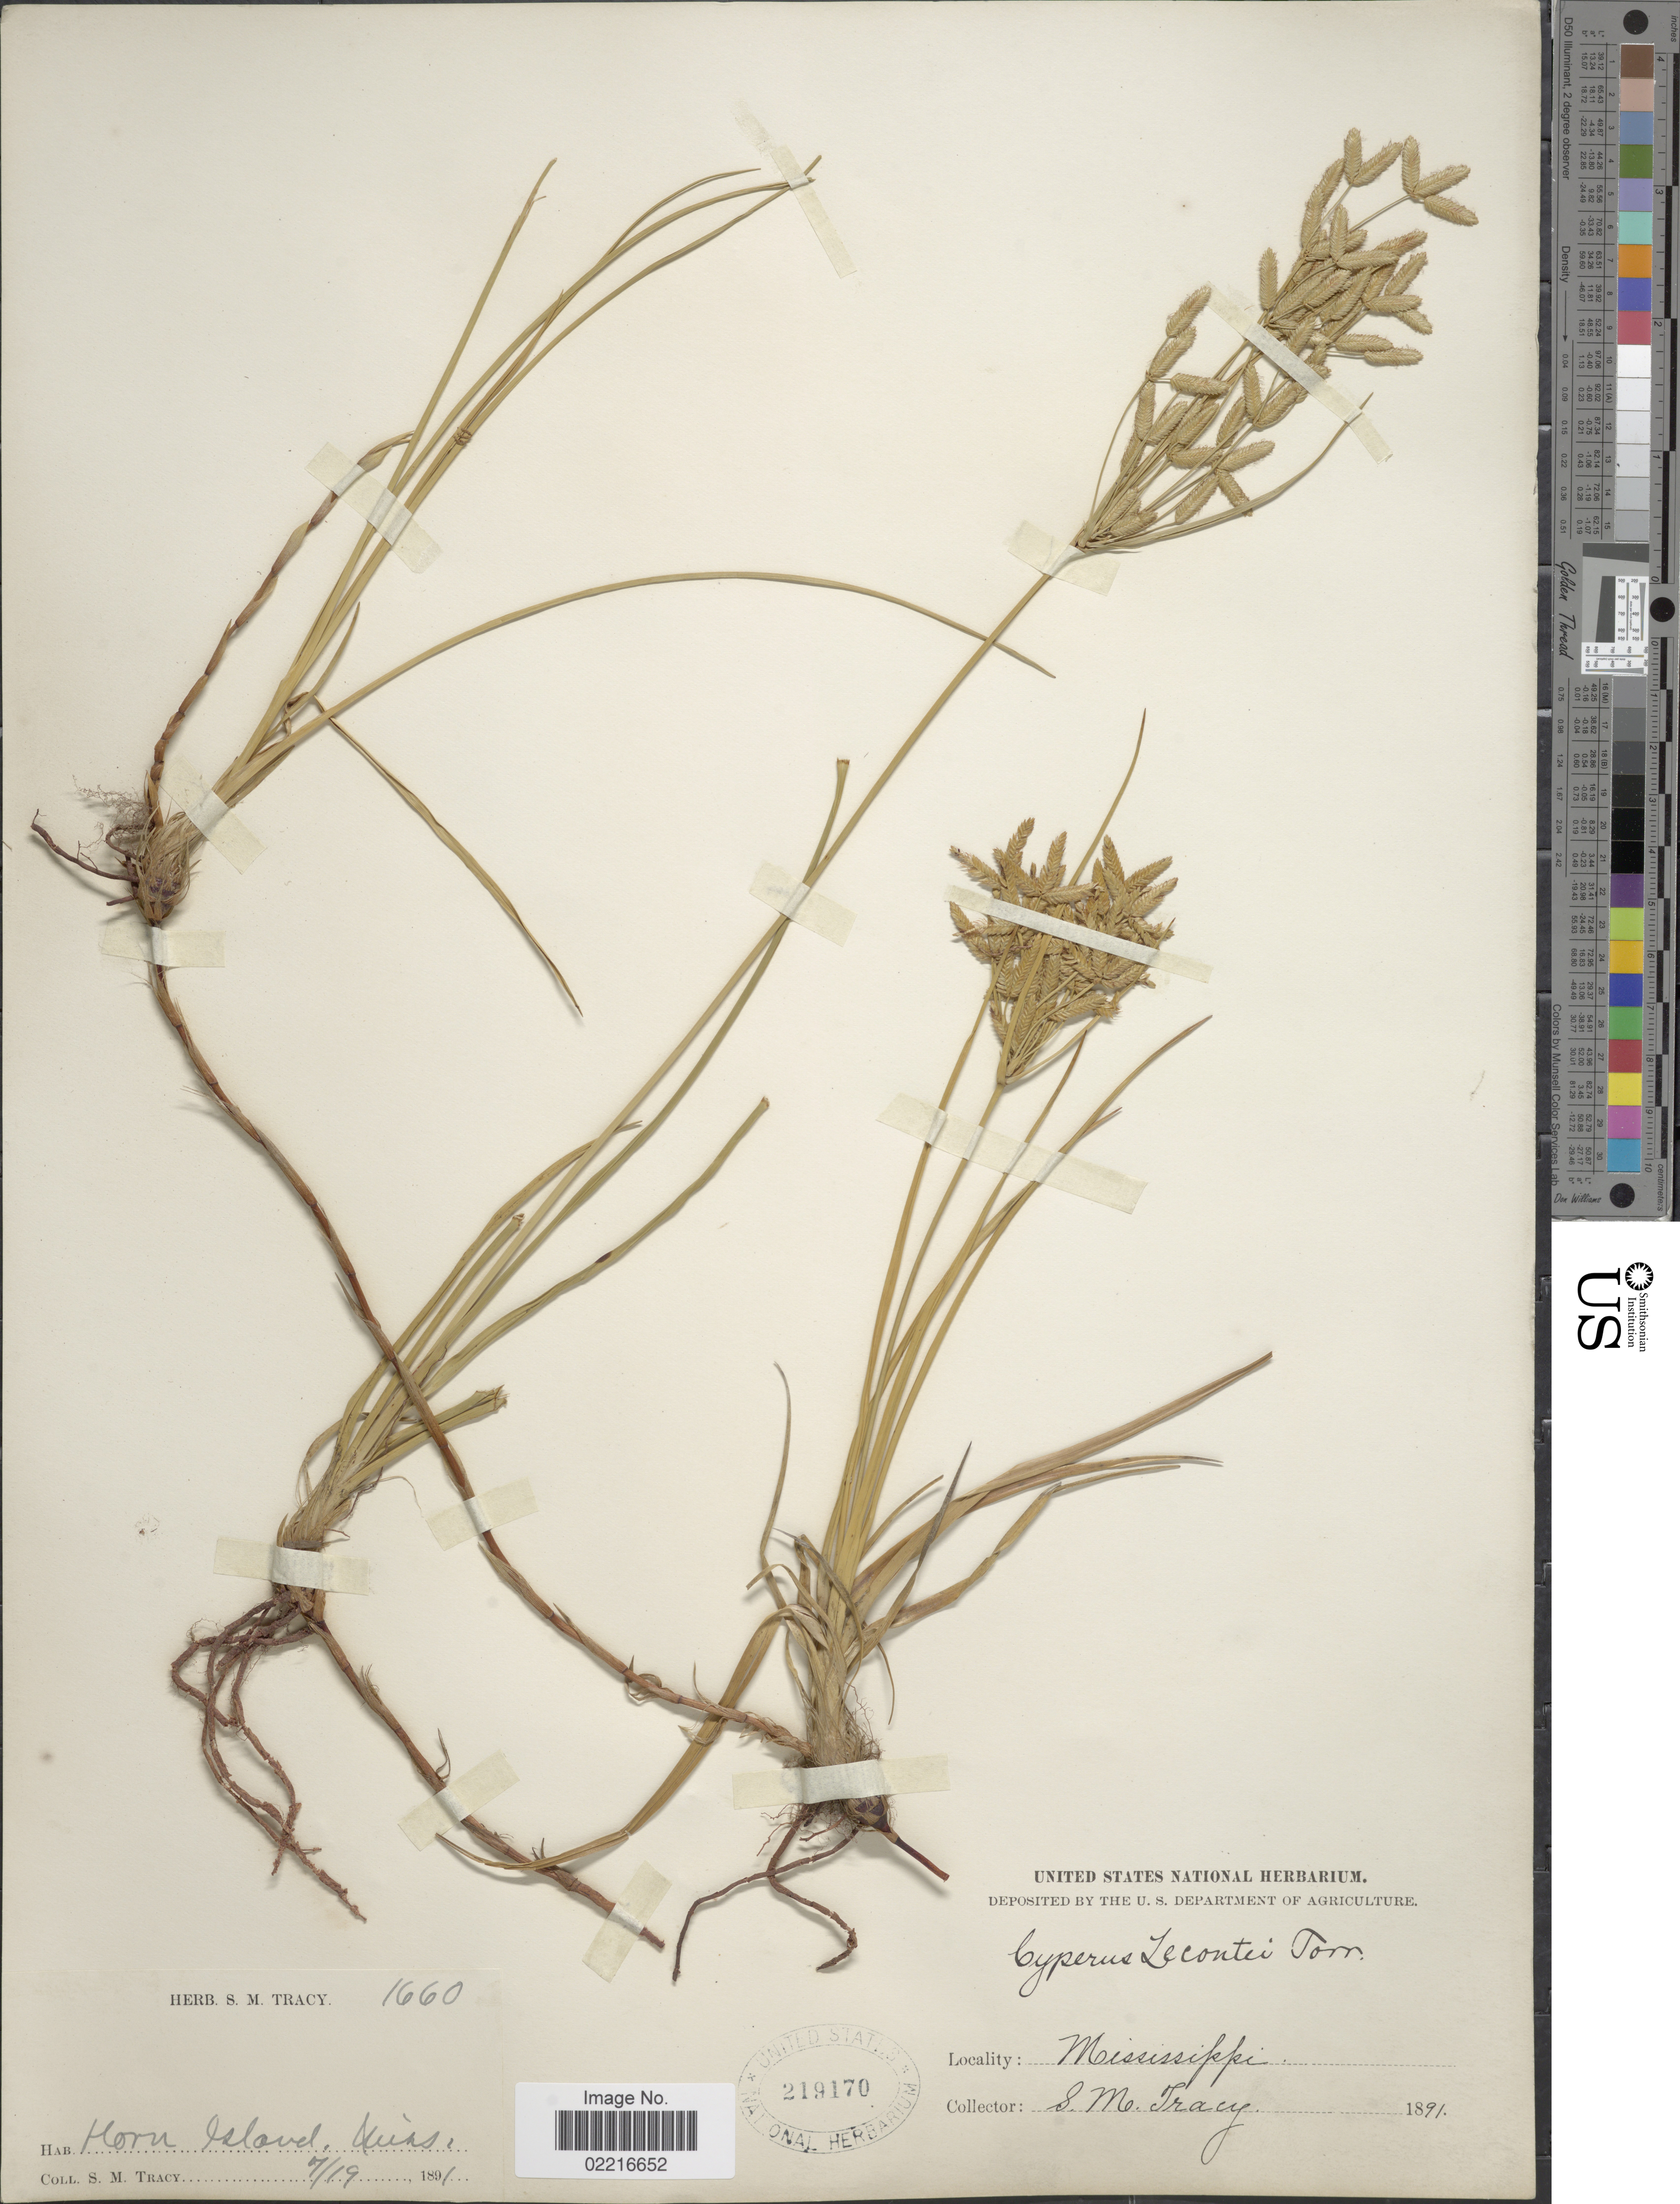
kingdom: Plantae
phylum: Tracheophyta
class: Liliopsida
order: Poales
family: Cyperaceae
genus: Cyperus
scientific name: Cyperus lecontei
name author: Torr. ex Steud.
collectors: S. M. Tracy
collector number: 1660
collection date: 1891-07-19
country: United States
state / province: Mississippi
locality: Horn Island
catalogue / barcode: US 219170